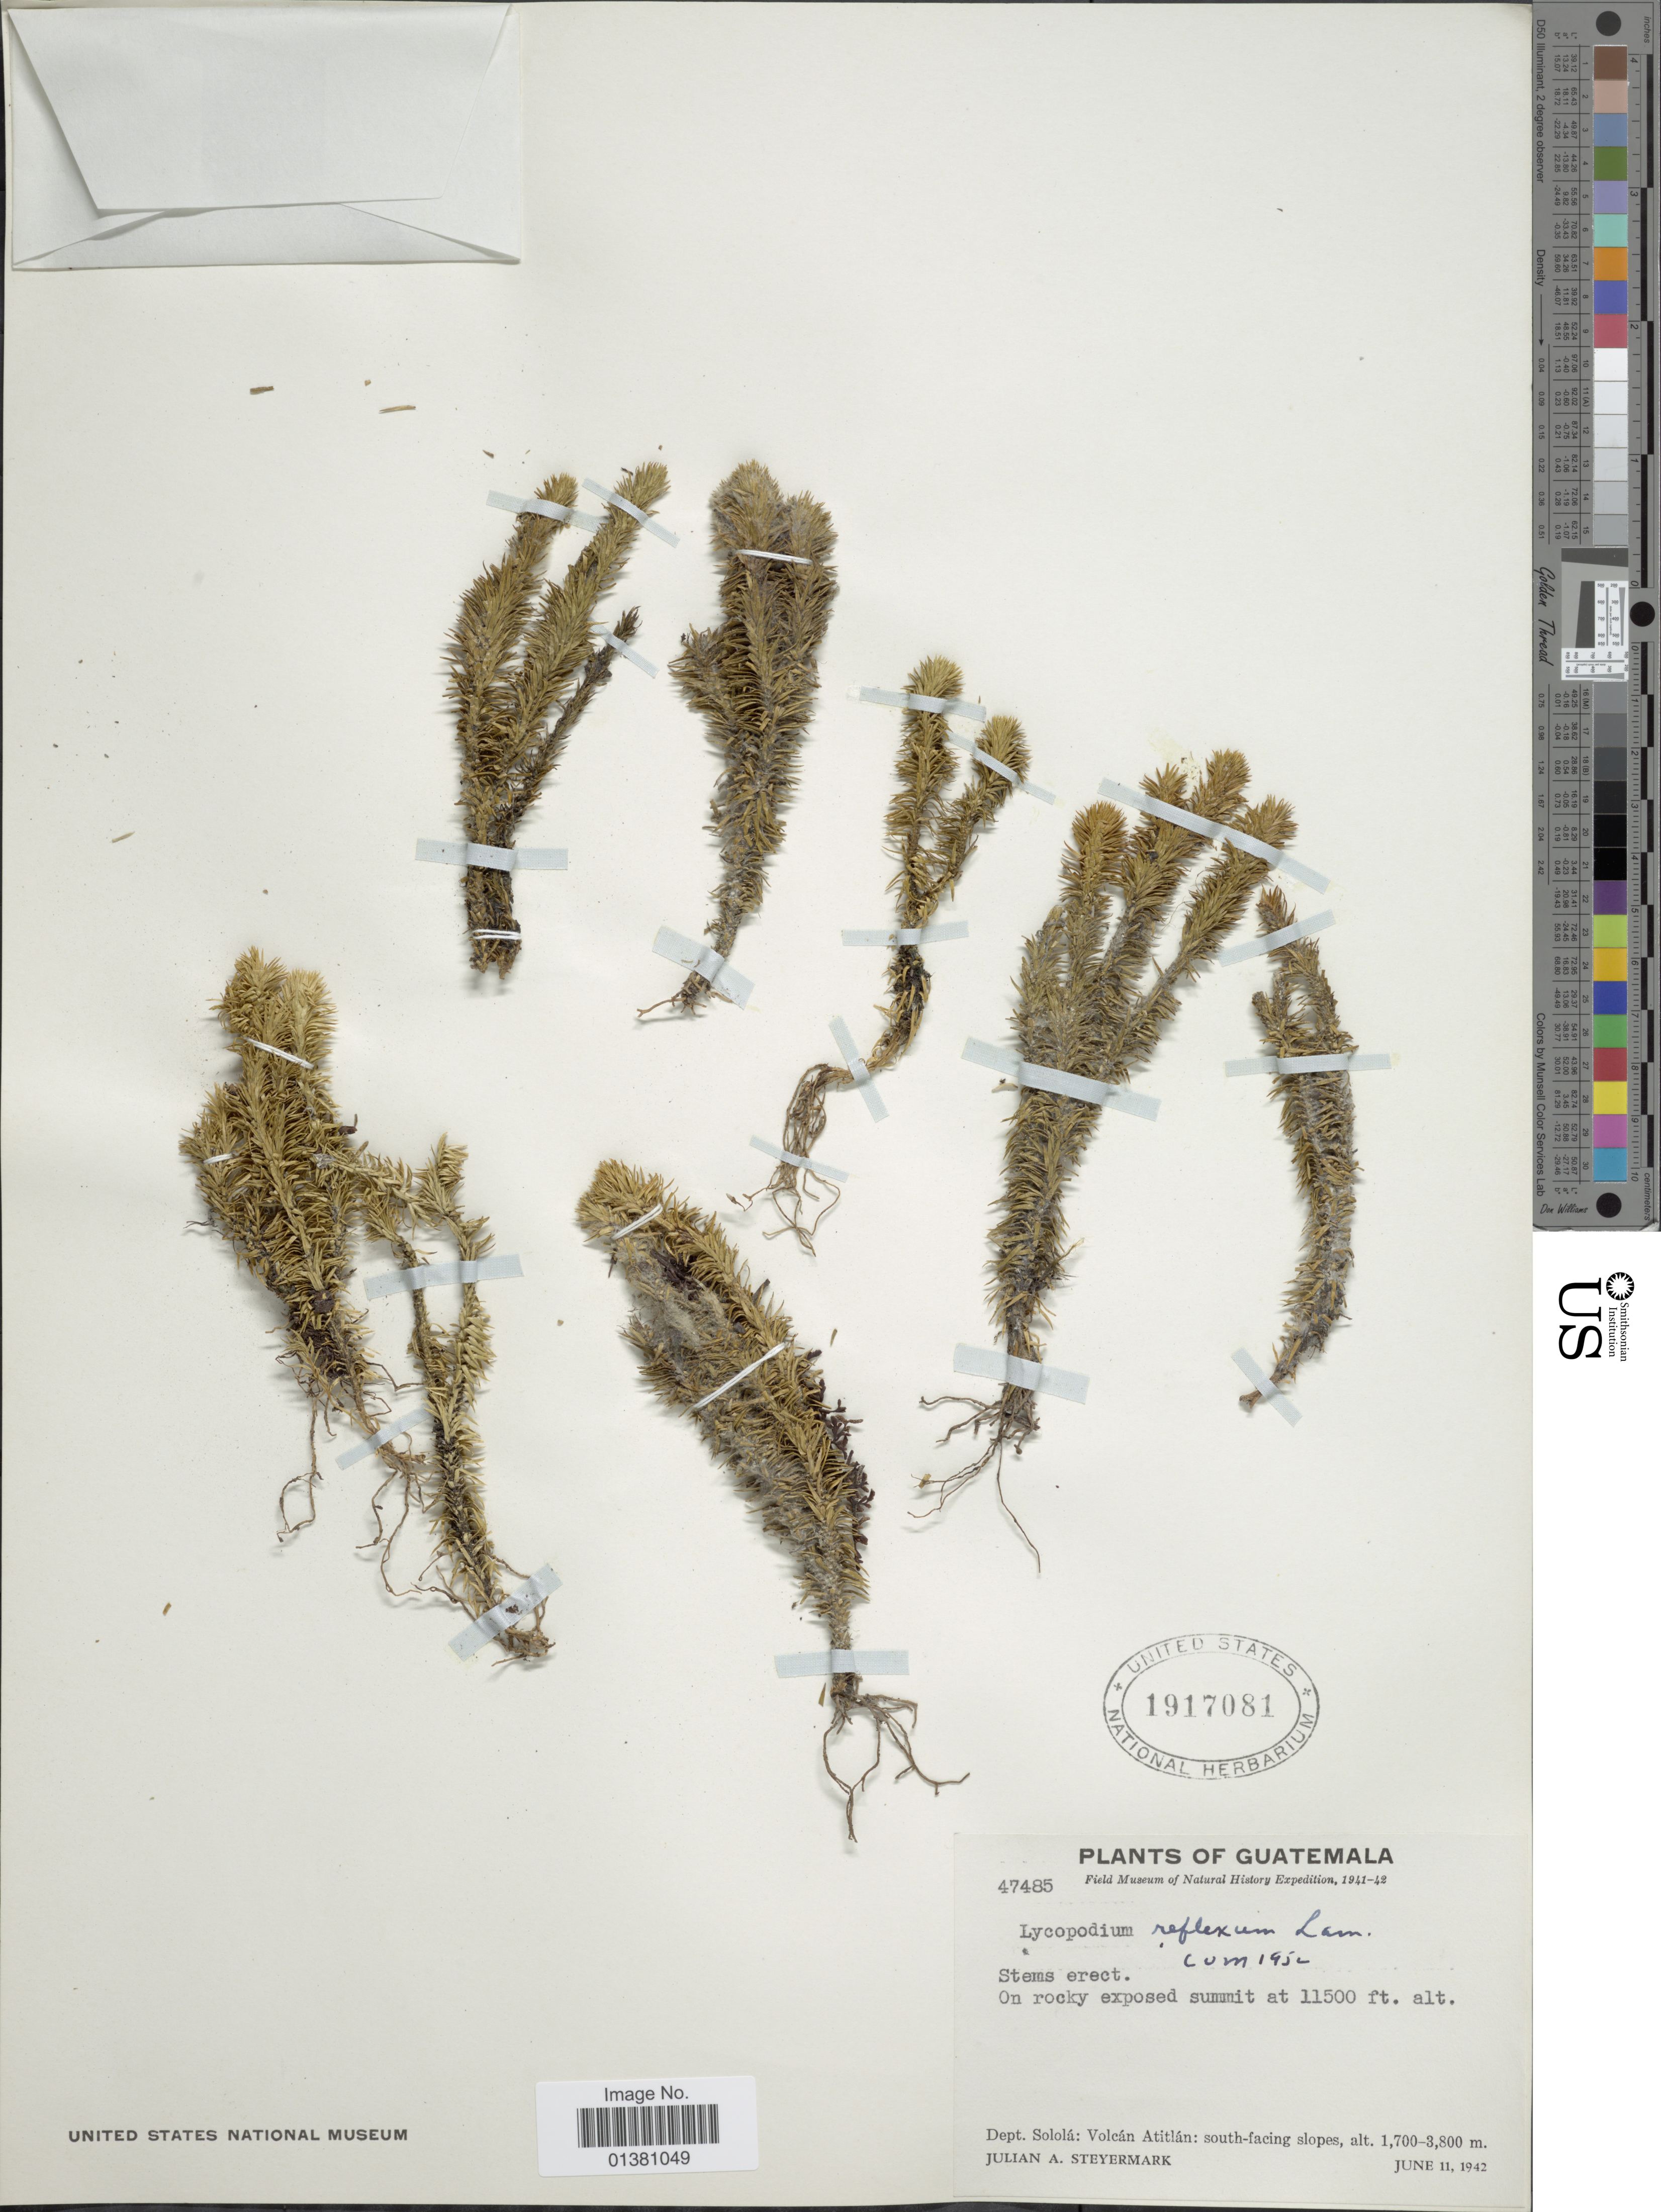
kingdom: Plantae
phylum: Tracheophyta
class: Lycopodiopsida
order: Lycopodiales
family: Lycopodiaceae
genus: Phlegmariurus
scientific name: Phlegmariurus reflexus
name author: (Lam.) B. Øllg.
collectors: J. Steyermark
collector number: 47485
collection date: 1942-06-11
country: Guatemala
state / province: Sololá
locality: Dept Sololá:,Volcan Atitlán: south-facing slopes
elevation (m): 1700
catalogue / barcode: US 1917081